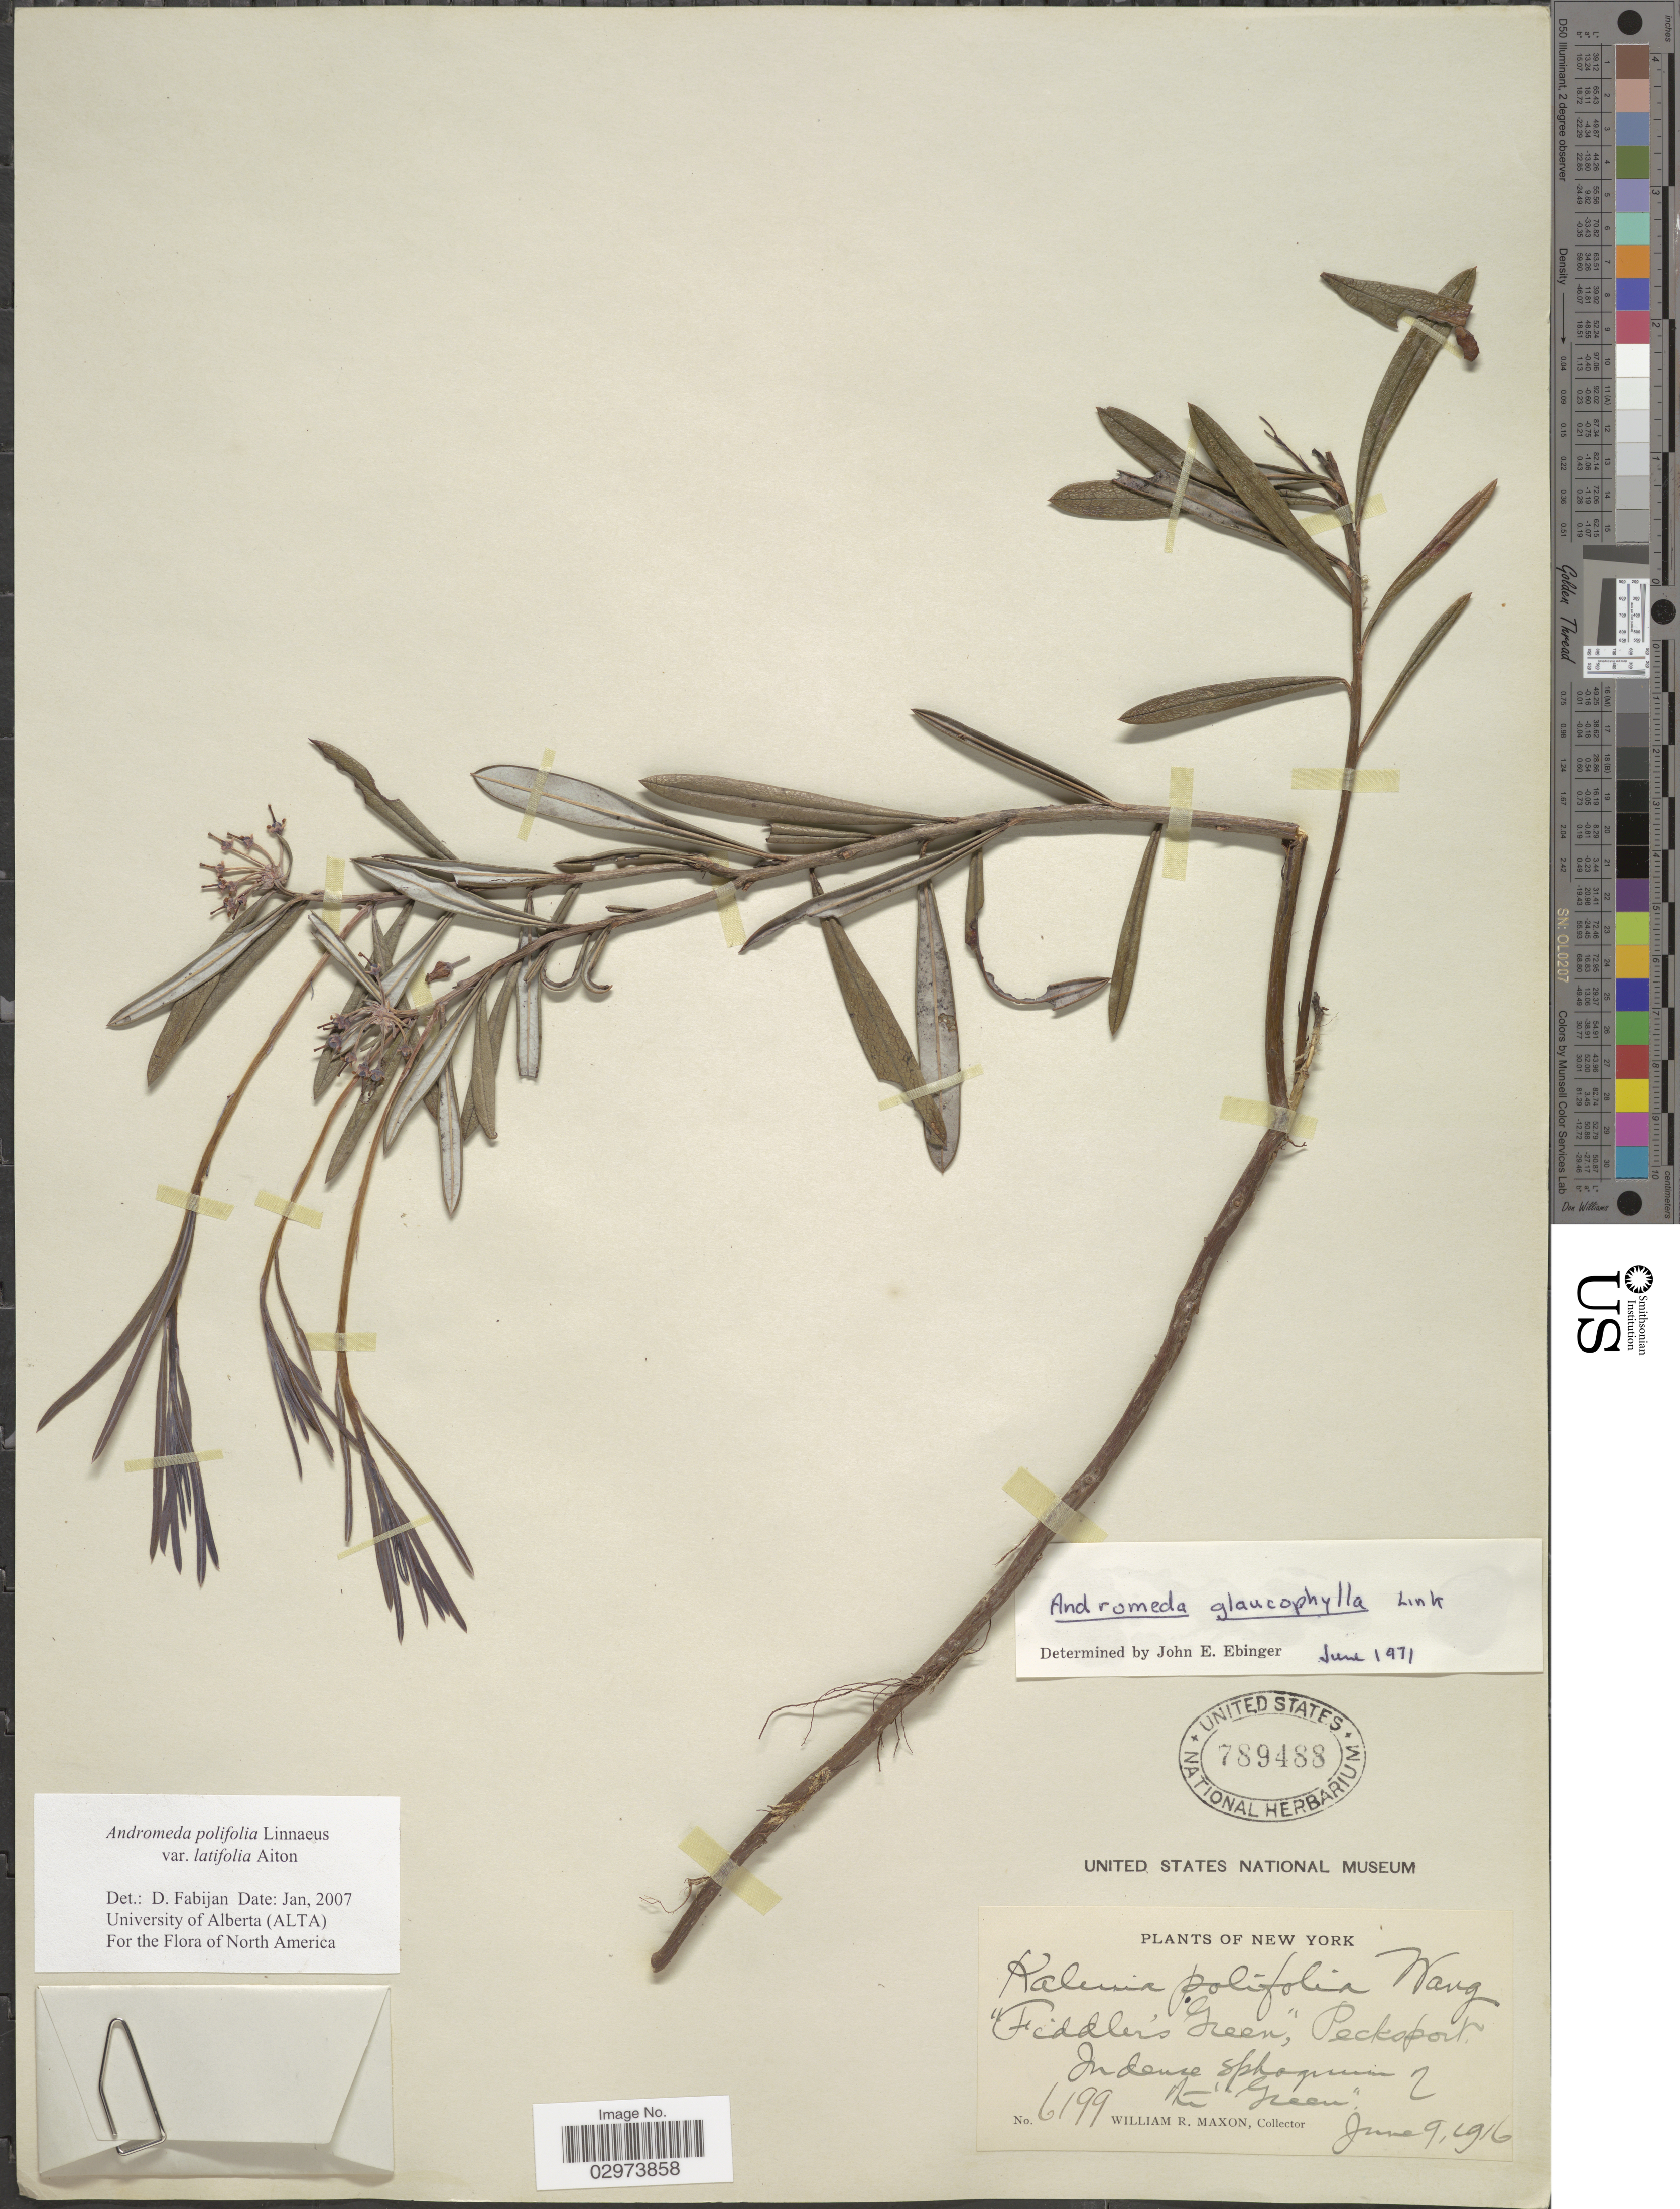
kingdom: Plantae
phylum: Tracheophyta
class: Magnoliopsida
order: Ericales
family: Ericaceae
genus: Andromeda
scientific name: Andromeda polifolia var. latifolia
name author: Aiton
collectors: W. R. Maxon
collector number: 6199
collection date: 1916-06-09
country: United States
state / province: New York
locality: Fiddler's Green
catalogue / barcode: US 789488